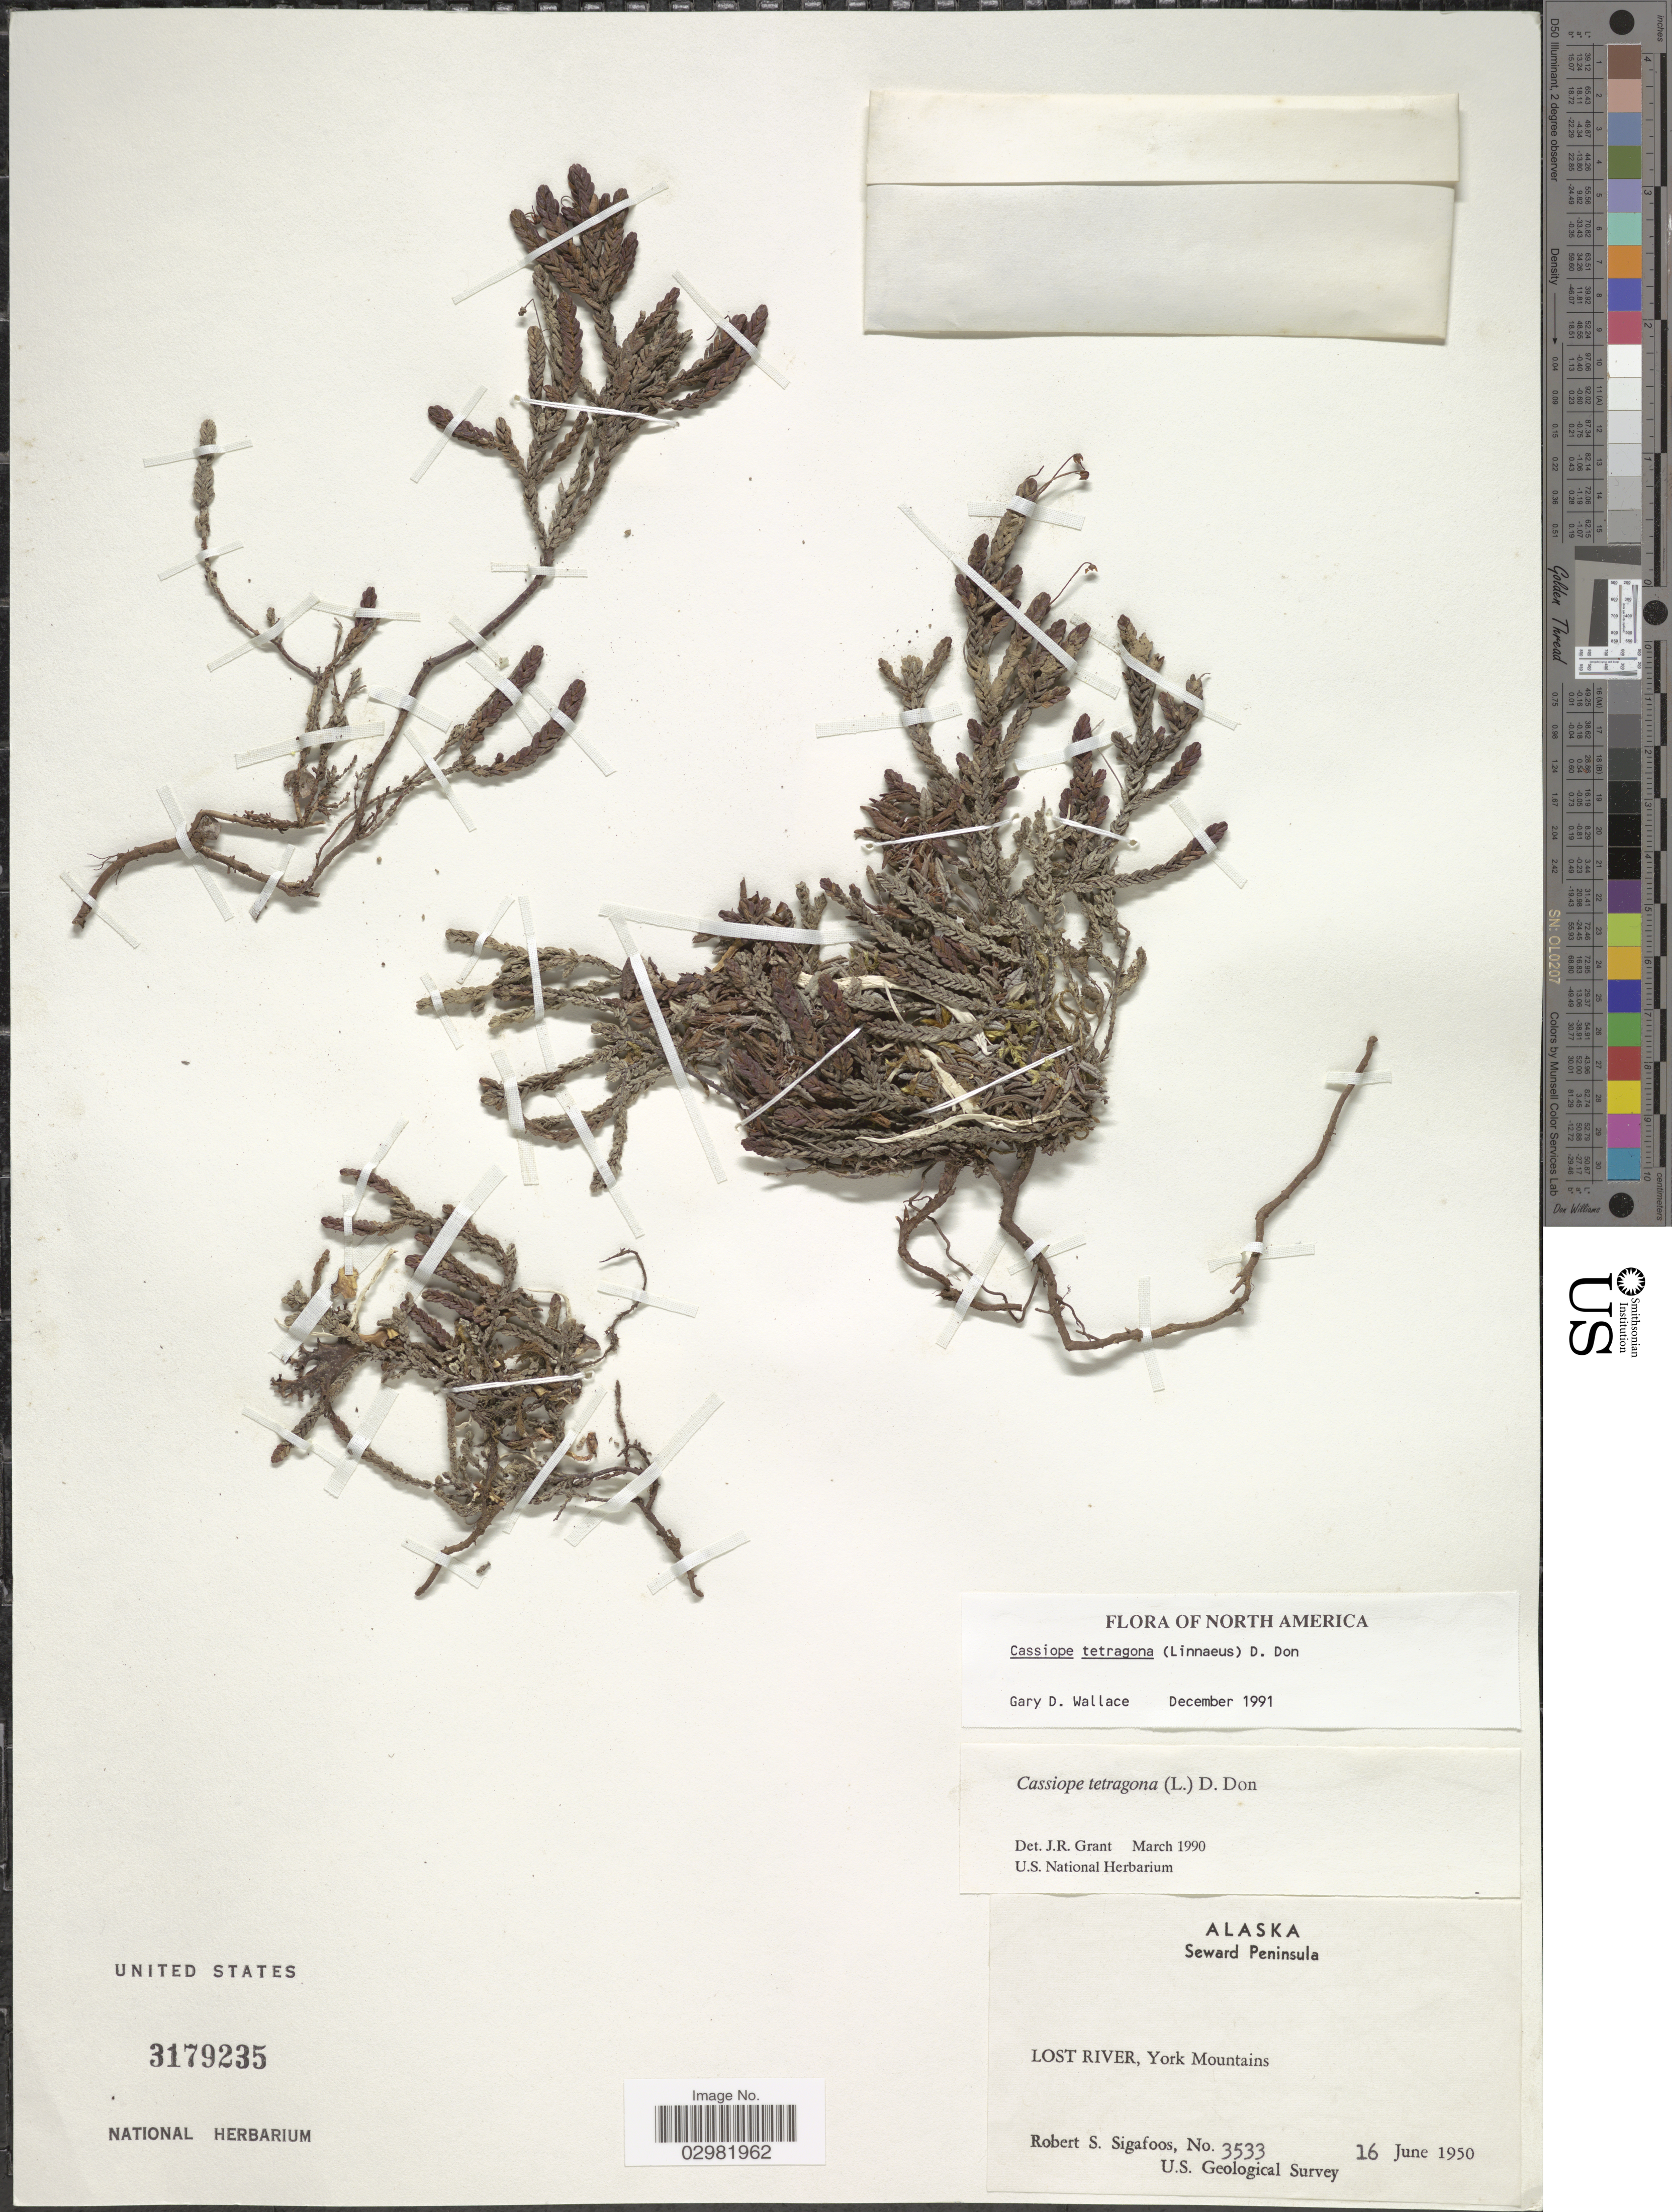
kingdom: Plantae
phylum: Tracheophyta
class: Magnoliopsida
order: Ericales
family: Ericaceae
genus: Cassiope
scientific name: Cassiope tetragona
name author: (L.) D. Don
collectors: R. Sigafoos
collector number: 3533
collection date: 1950-06-16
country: United States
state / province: Alaska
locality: Seward Peninsula, Lost River, York Mountains.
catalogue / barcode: US 3179235